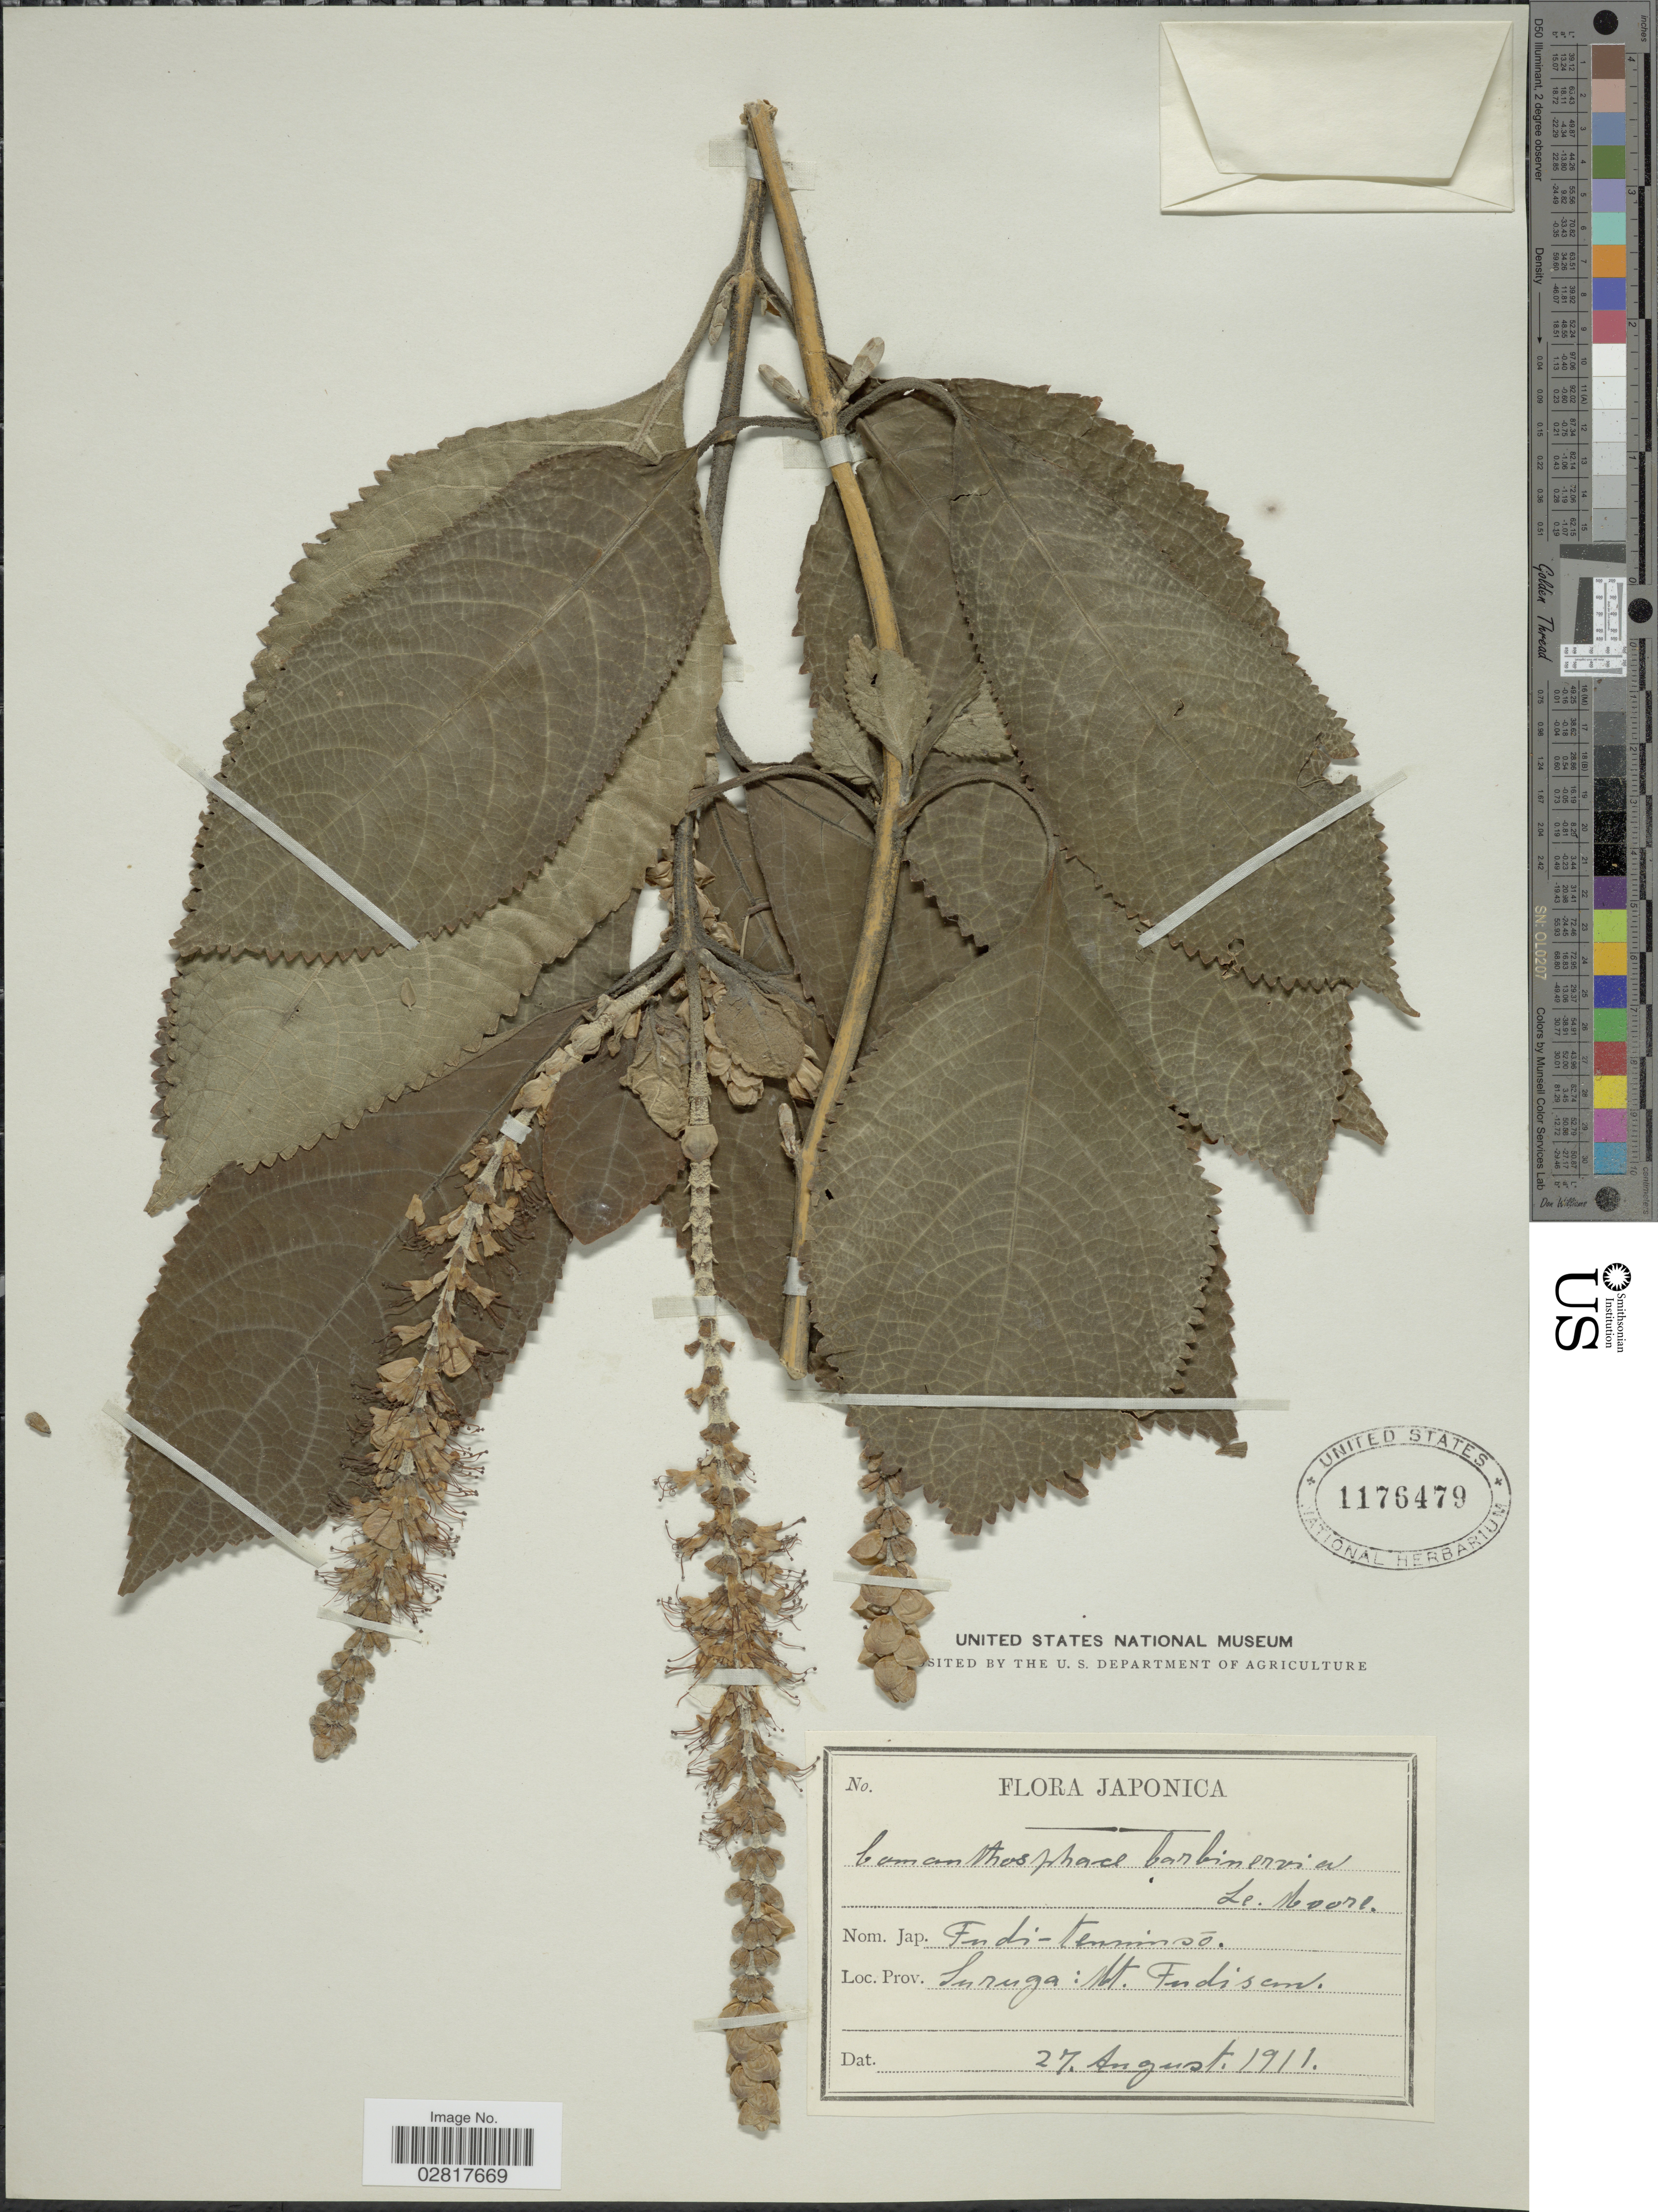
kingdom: Plantae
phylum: Tracheophyta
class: Magnoliopsida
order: Lamiales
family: Lamiaceae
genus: Comanthosphace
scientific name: Comanthosphace barbinervis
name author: (Miq.) S. Moore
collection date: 1911-08-27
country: Japan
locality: Suruga: Mt. Fudisan.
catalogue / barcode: US 1176479